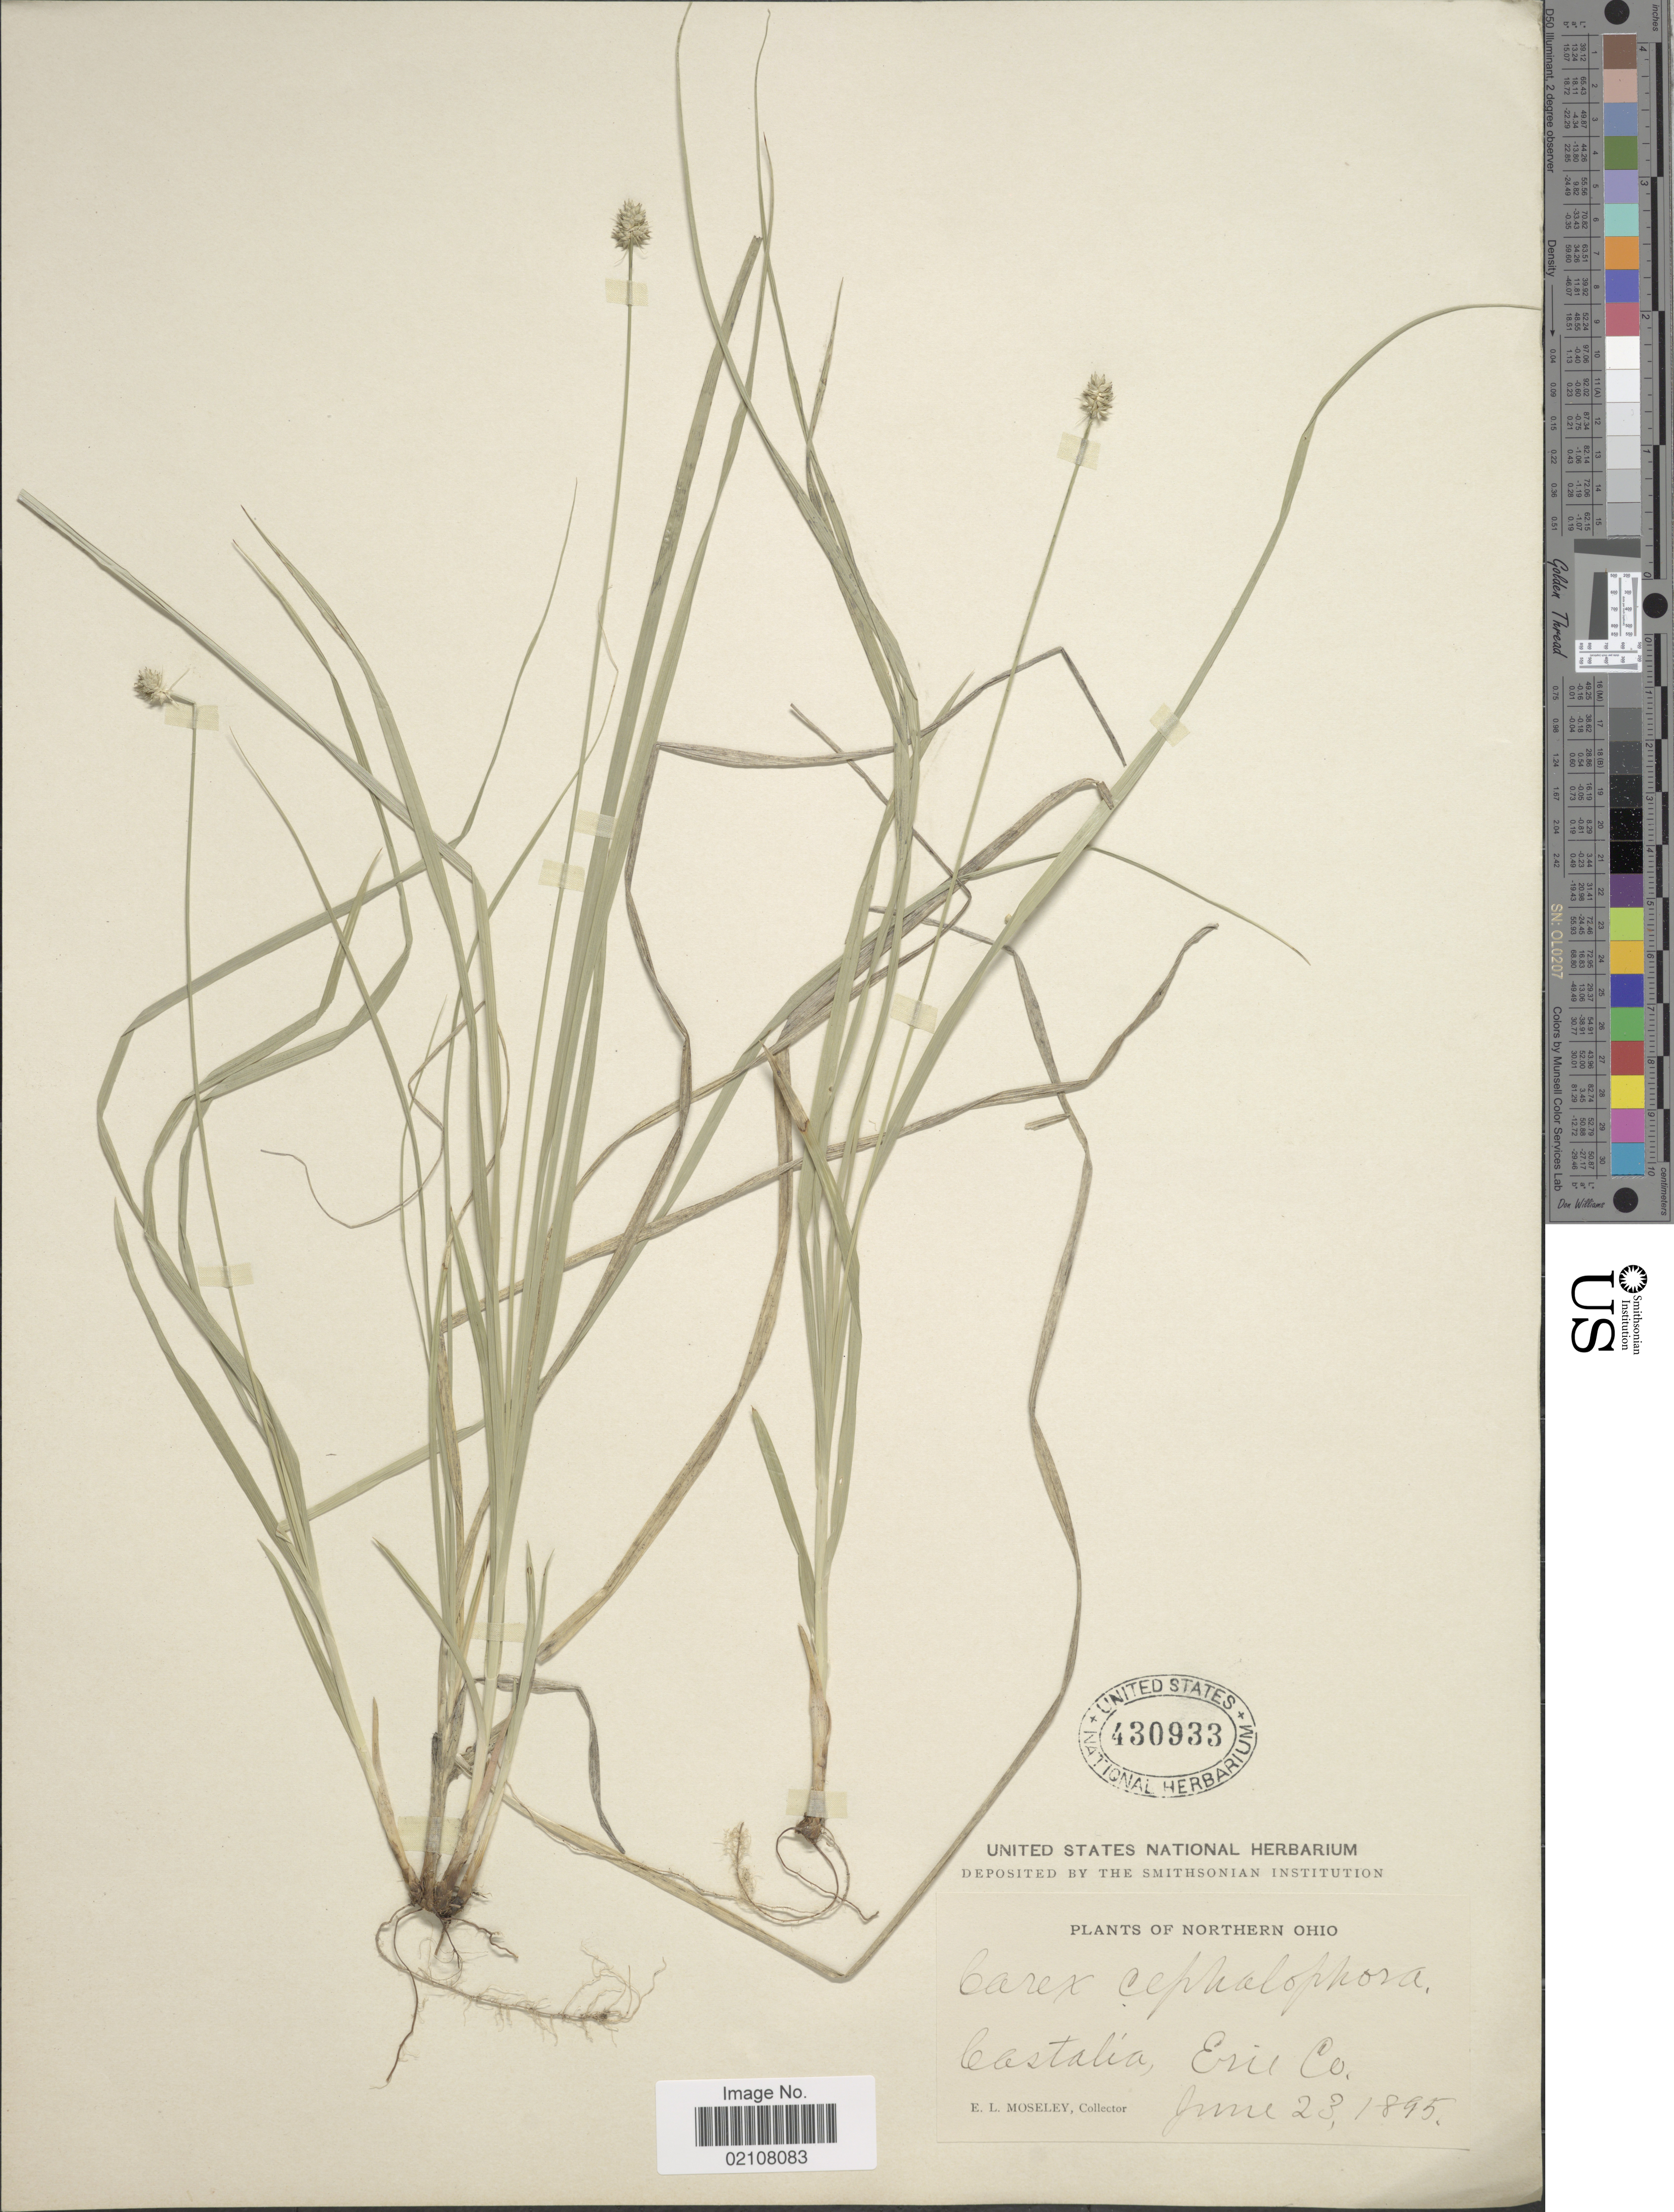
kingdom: Plantae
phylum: Tracheophyta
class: Liliopsida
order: Poales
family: Cyperaceae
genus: Carex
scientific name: Carex cephalophora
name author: Muhl. ex Willd.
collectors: E. Moseley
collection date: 1895-08-23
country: United States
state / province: Ohio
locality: Northern Ohio, Castalia, Erie Co.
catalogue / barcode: US 430933